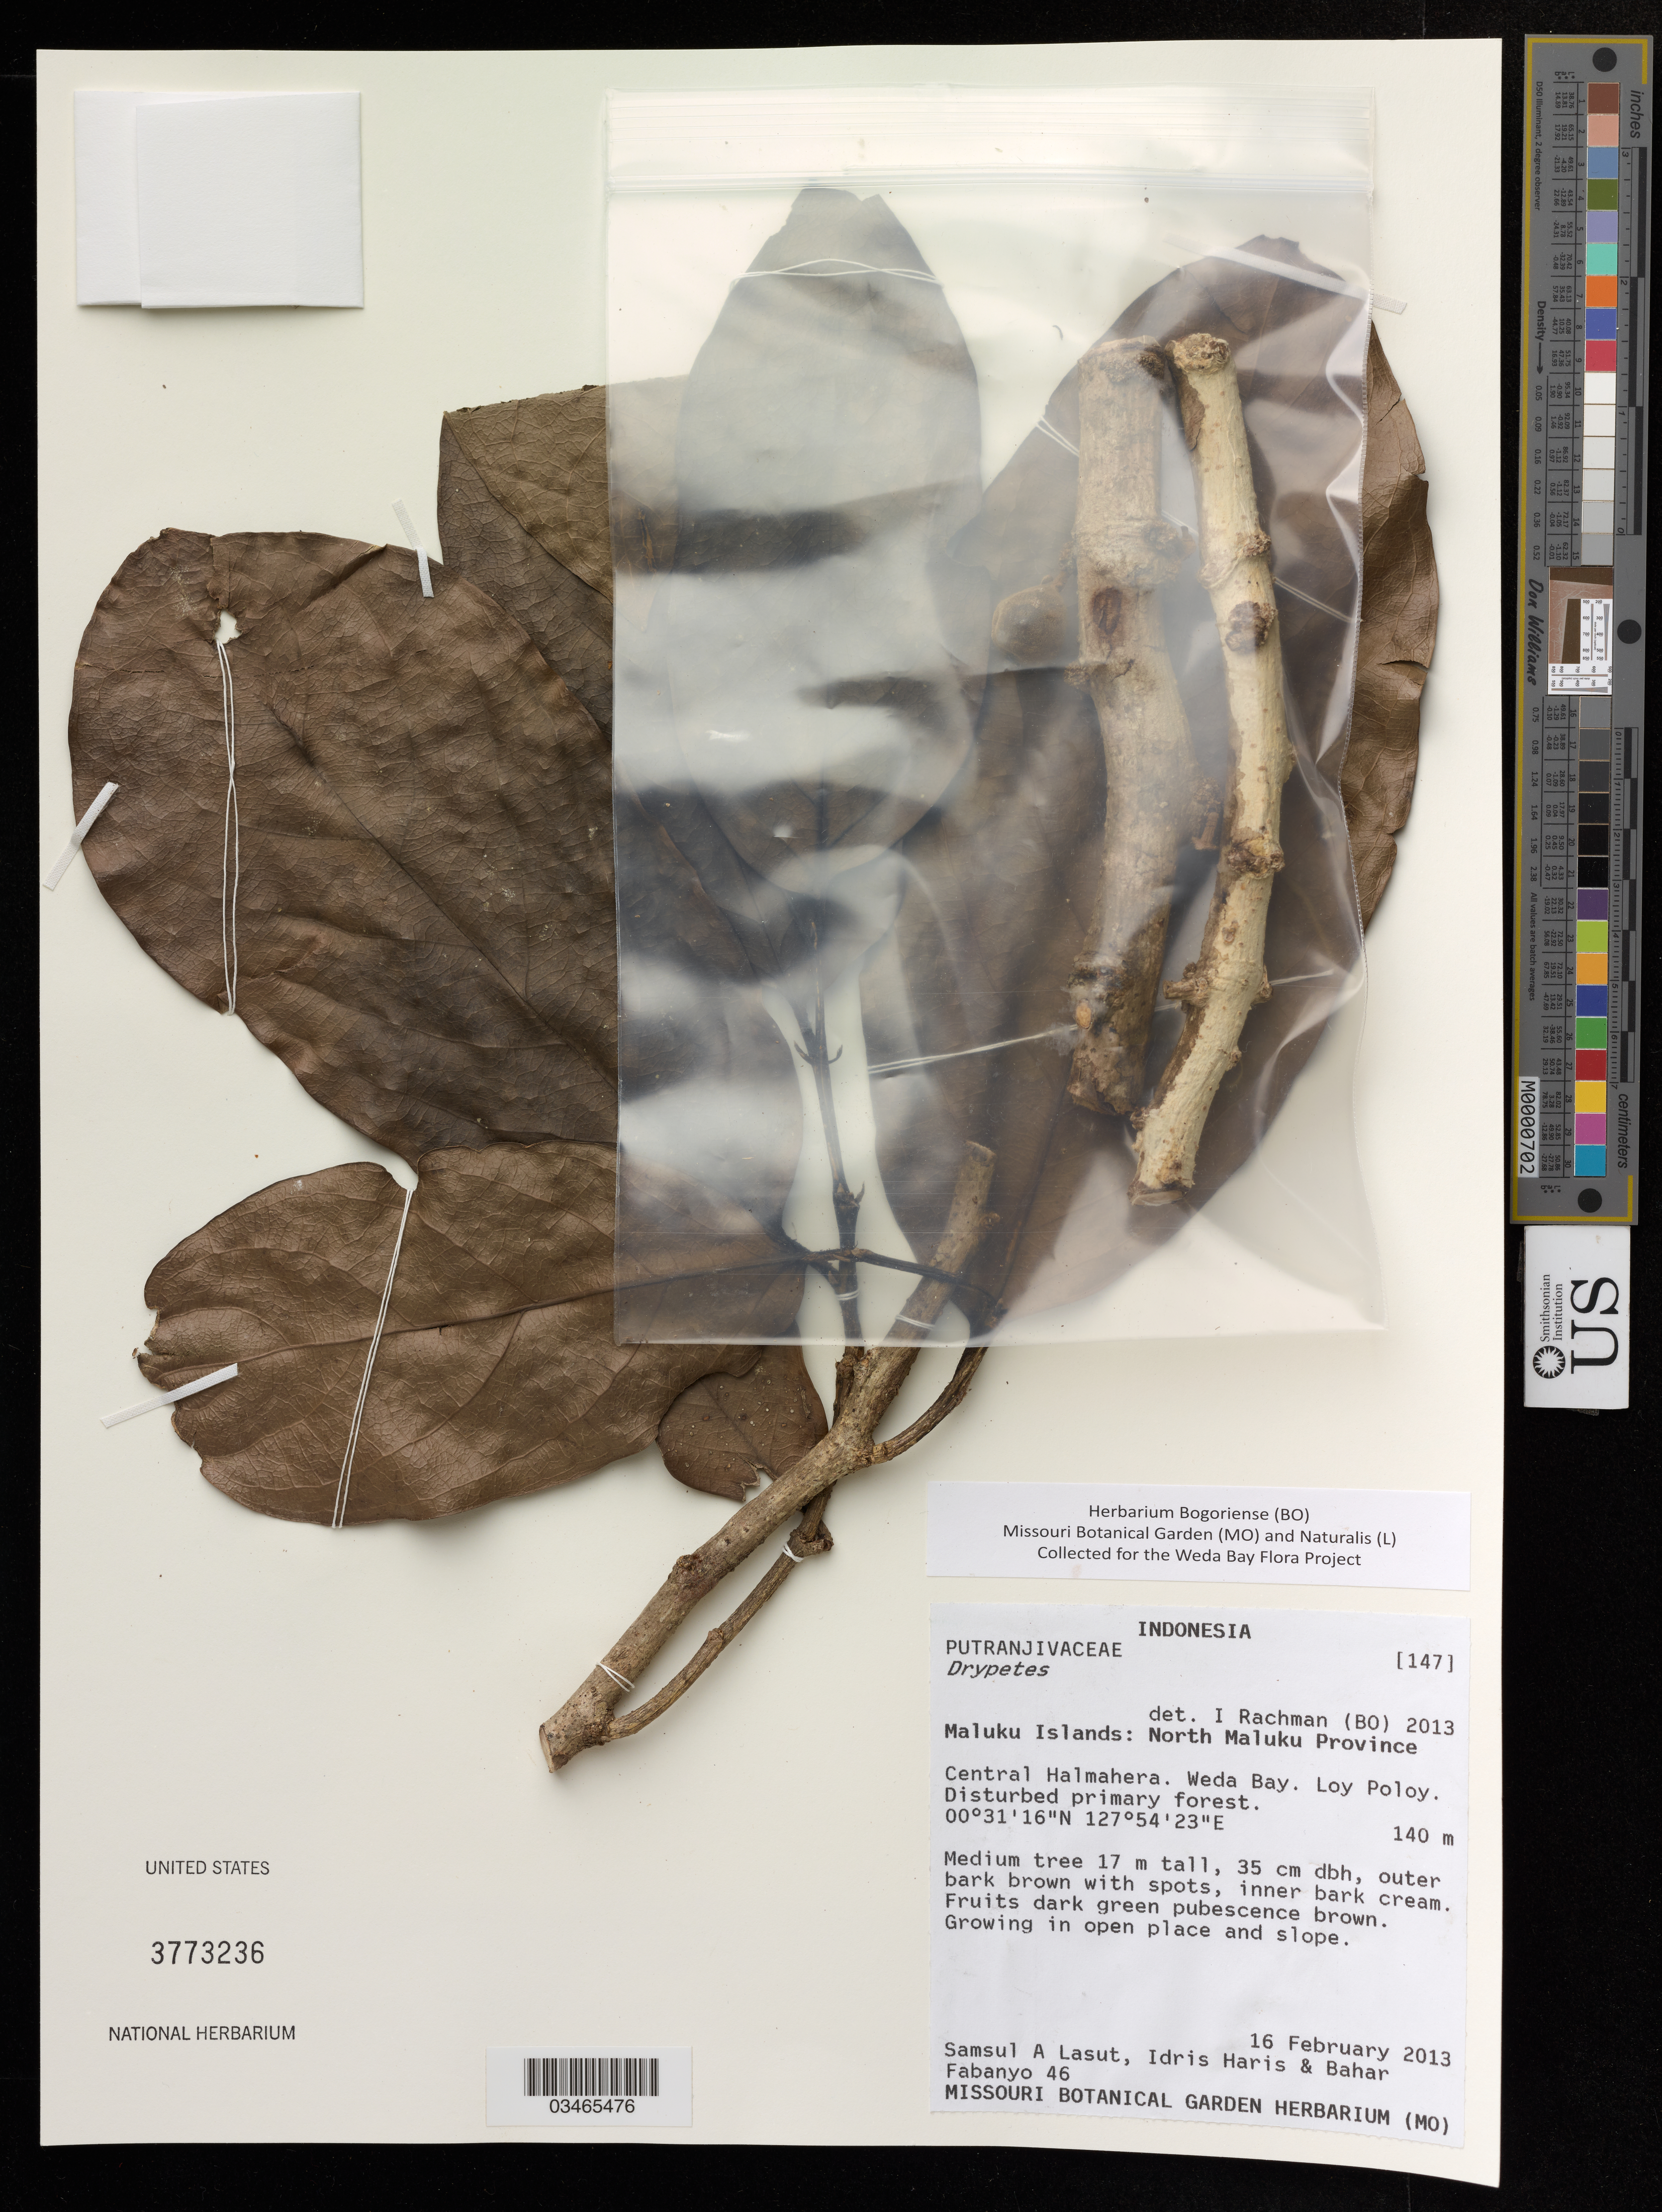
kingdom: Plantae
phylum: Tracheophyta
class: Magnoliopsida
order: Malpighiales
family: Putranjivaceae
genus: Drypetes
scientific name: Drypetes sp.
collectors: S. Lasut, I. Haris & B. Fabanyo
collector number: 46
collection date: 2013-02-16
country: Indonesia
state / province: Maluku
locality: Maluku islands: North Maluku Province. Central Halmahera. Weda Bay. Loy Poloy.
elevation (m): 140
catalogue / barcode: US 3773236